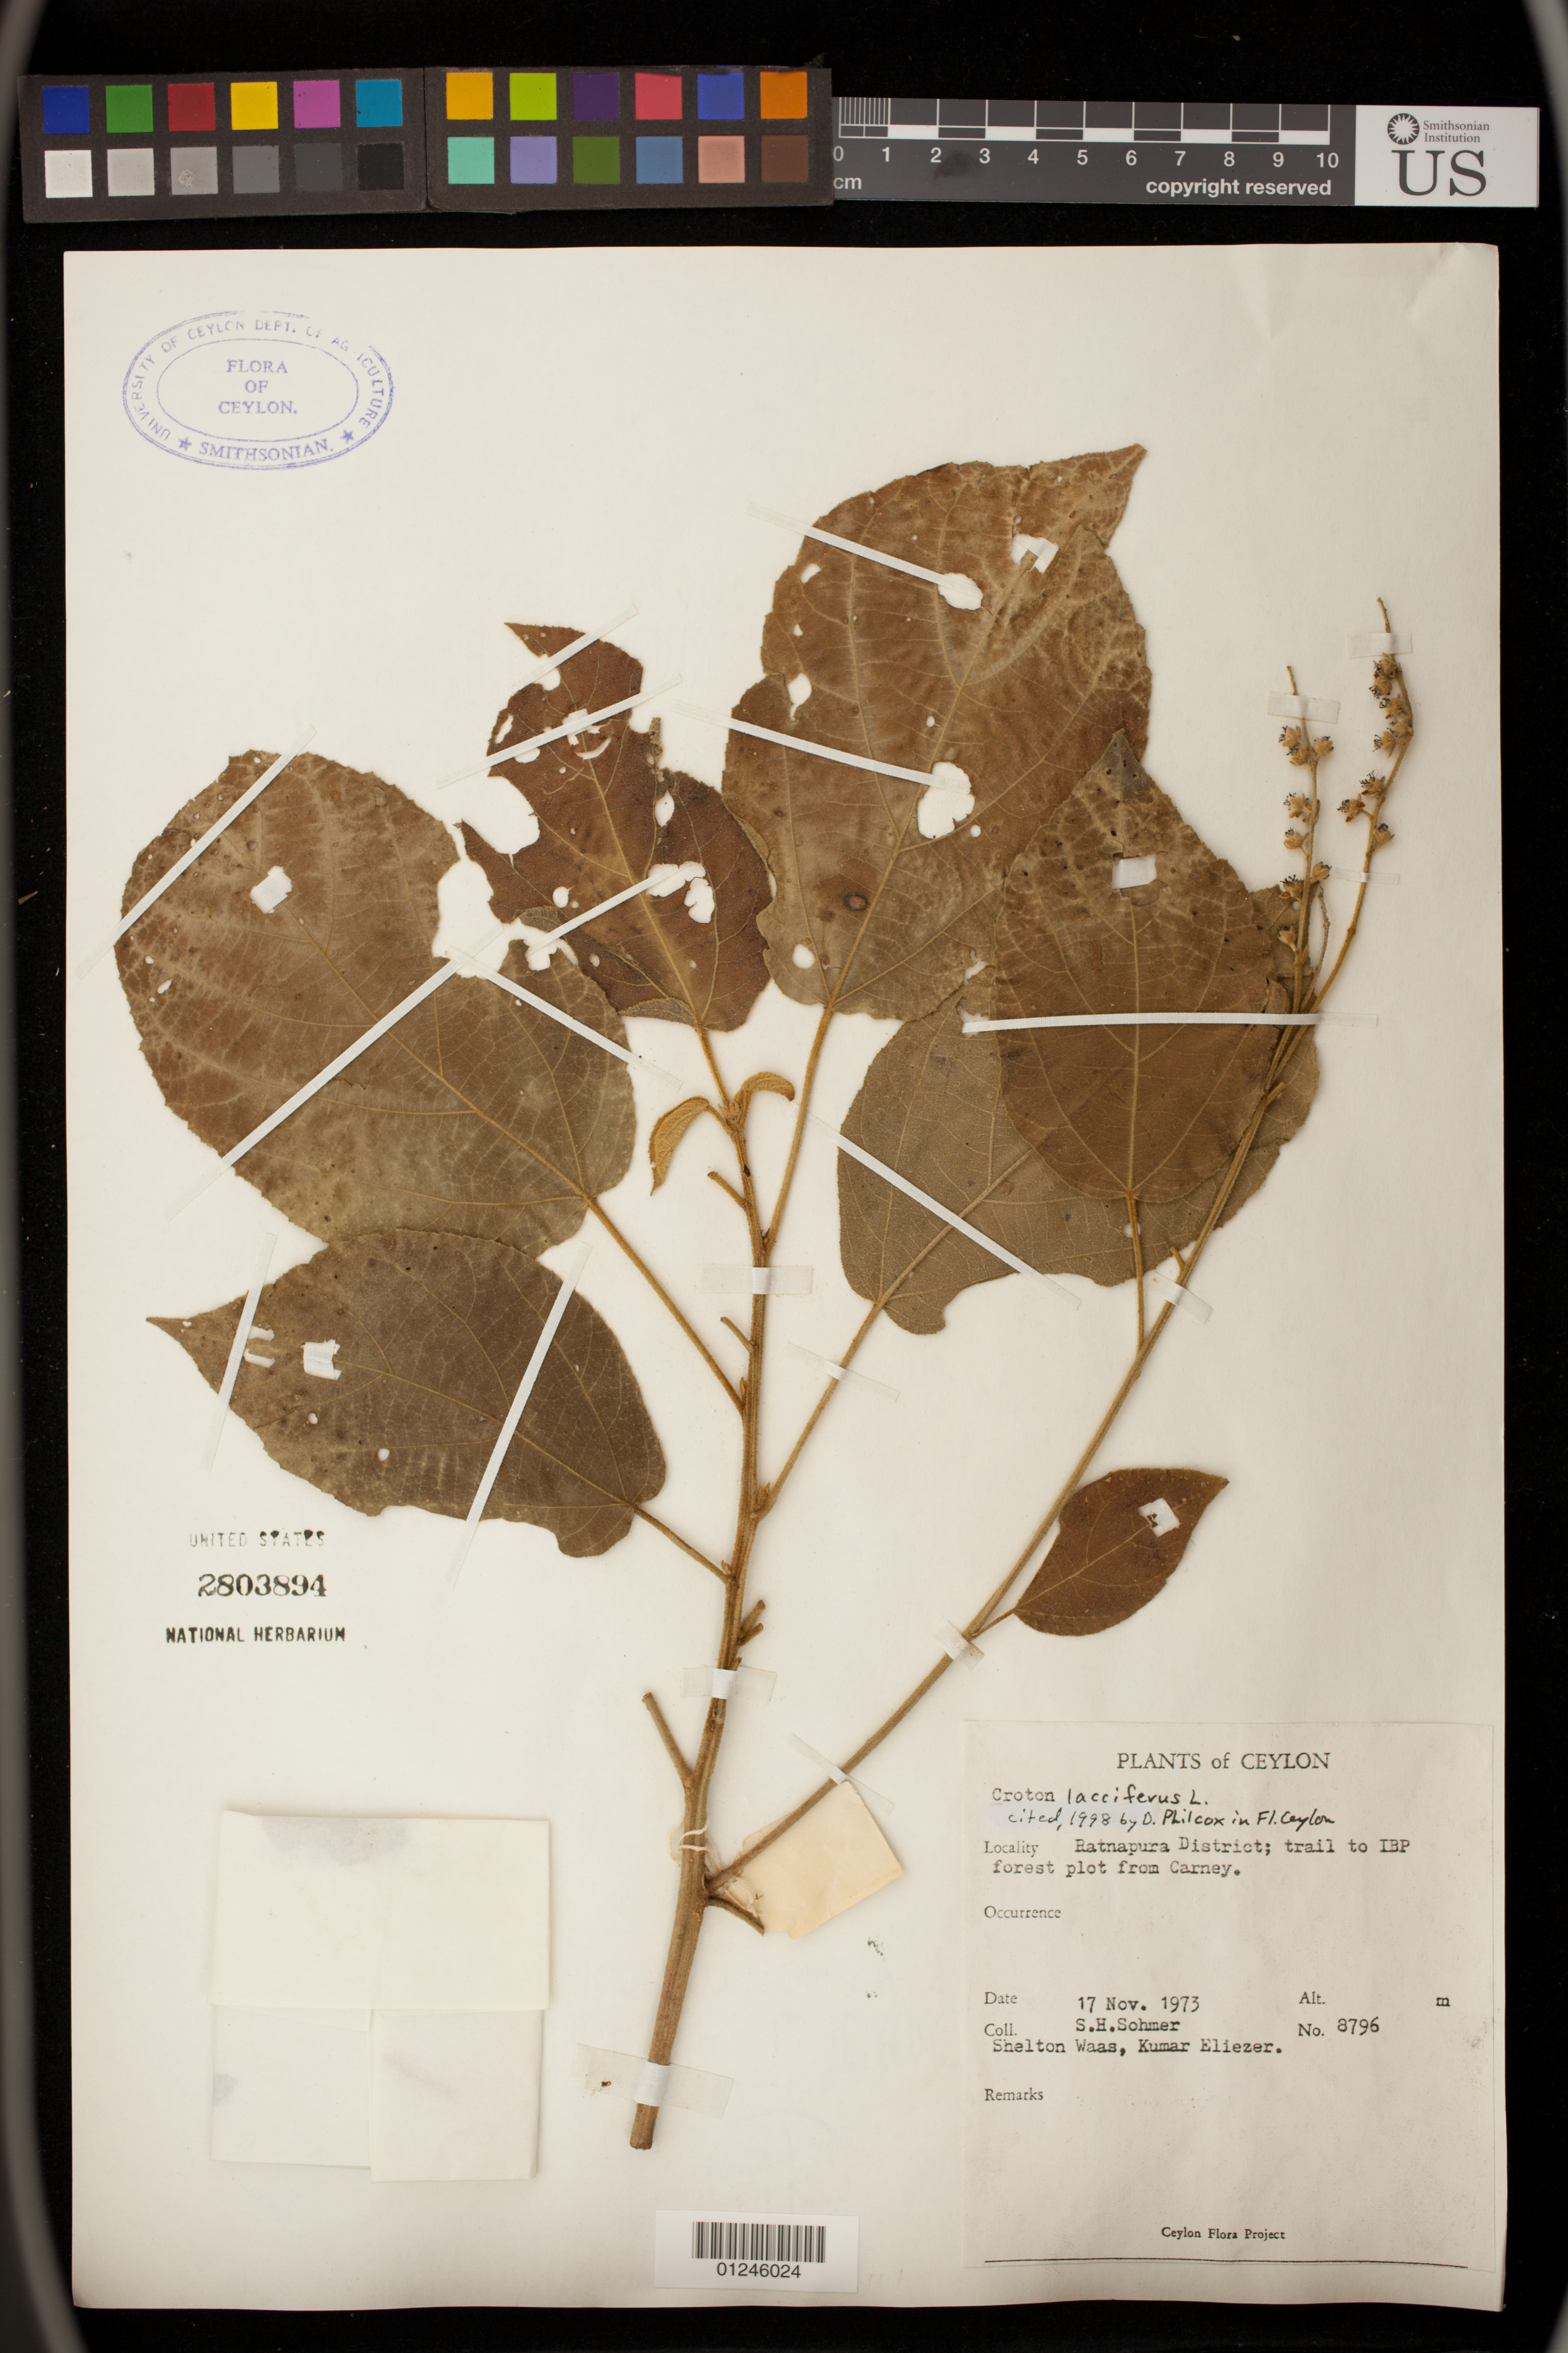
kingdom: Plantae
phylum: Tracheophyta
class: Magnoliopsida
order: Malpighiales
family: Euphorbiaceae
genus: Croton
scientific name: Croton lacciferus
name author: Blanco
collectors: S. H. Sohmer, S. Waas & K. Eliezer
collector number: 8796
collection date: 1973-11-17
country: Sri Lanka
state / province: Sabaragamuwa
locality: Ratnapura District; trail to IBP forest plot from Carney.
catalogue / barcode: US 2803894